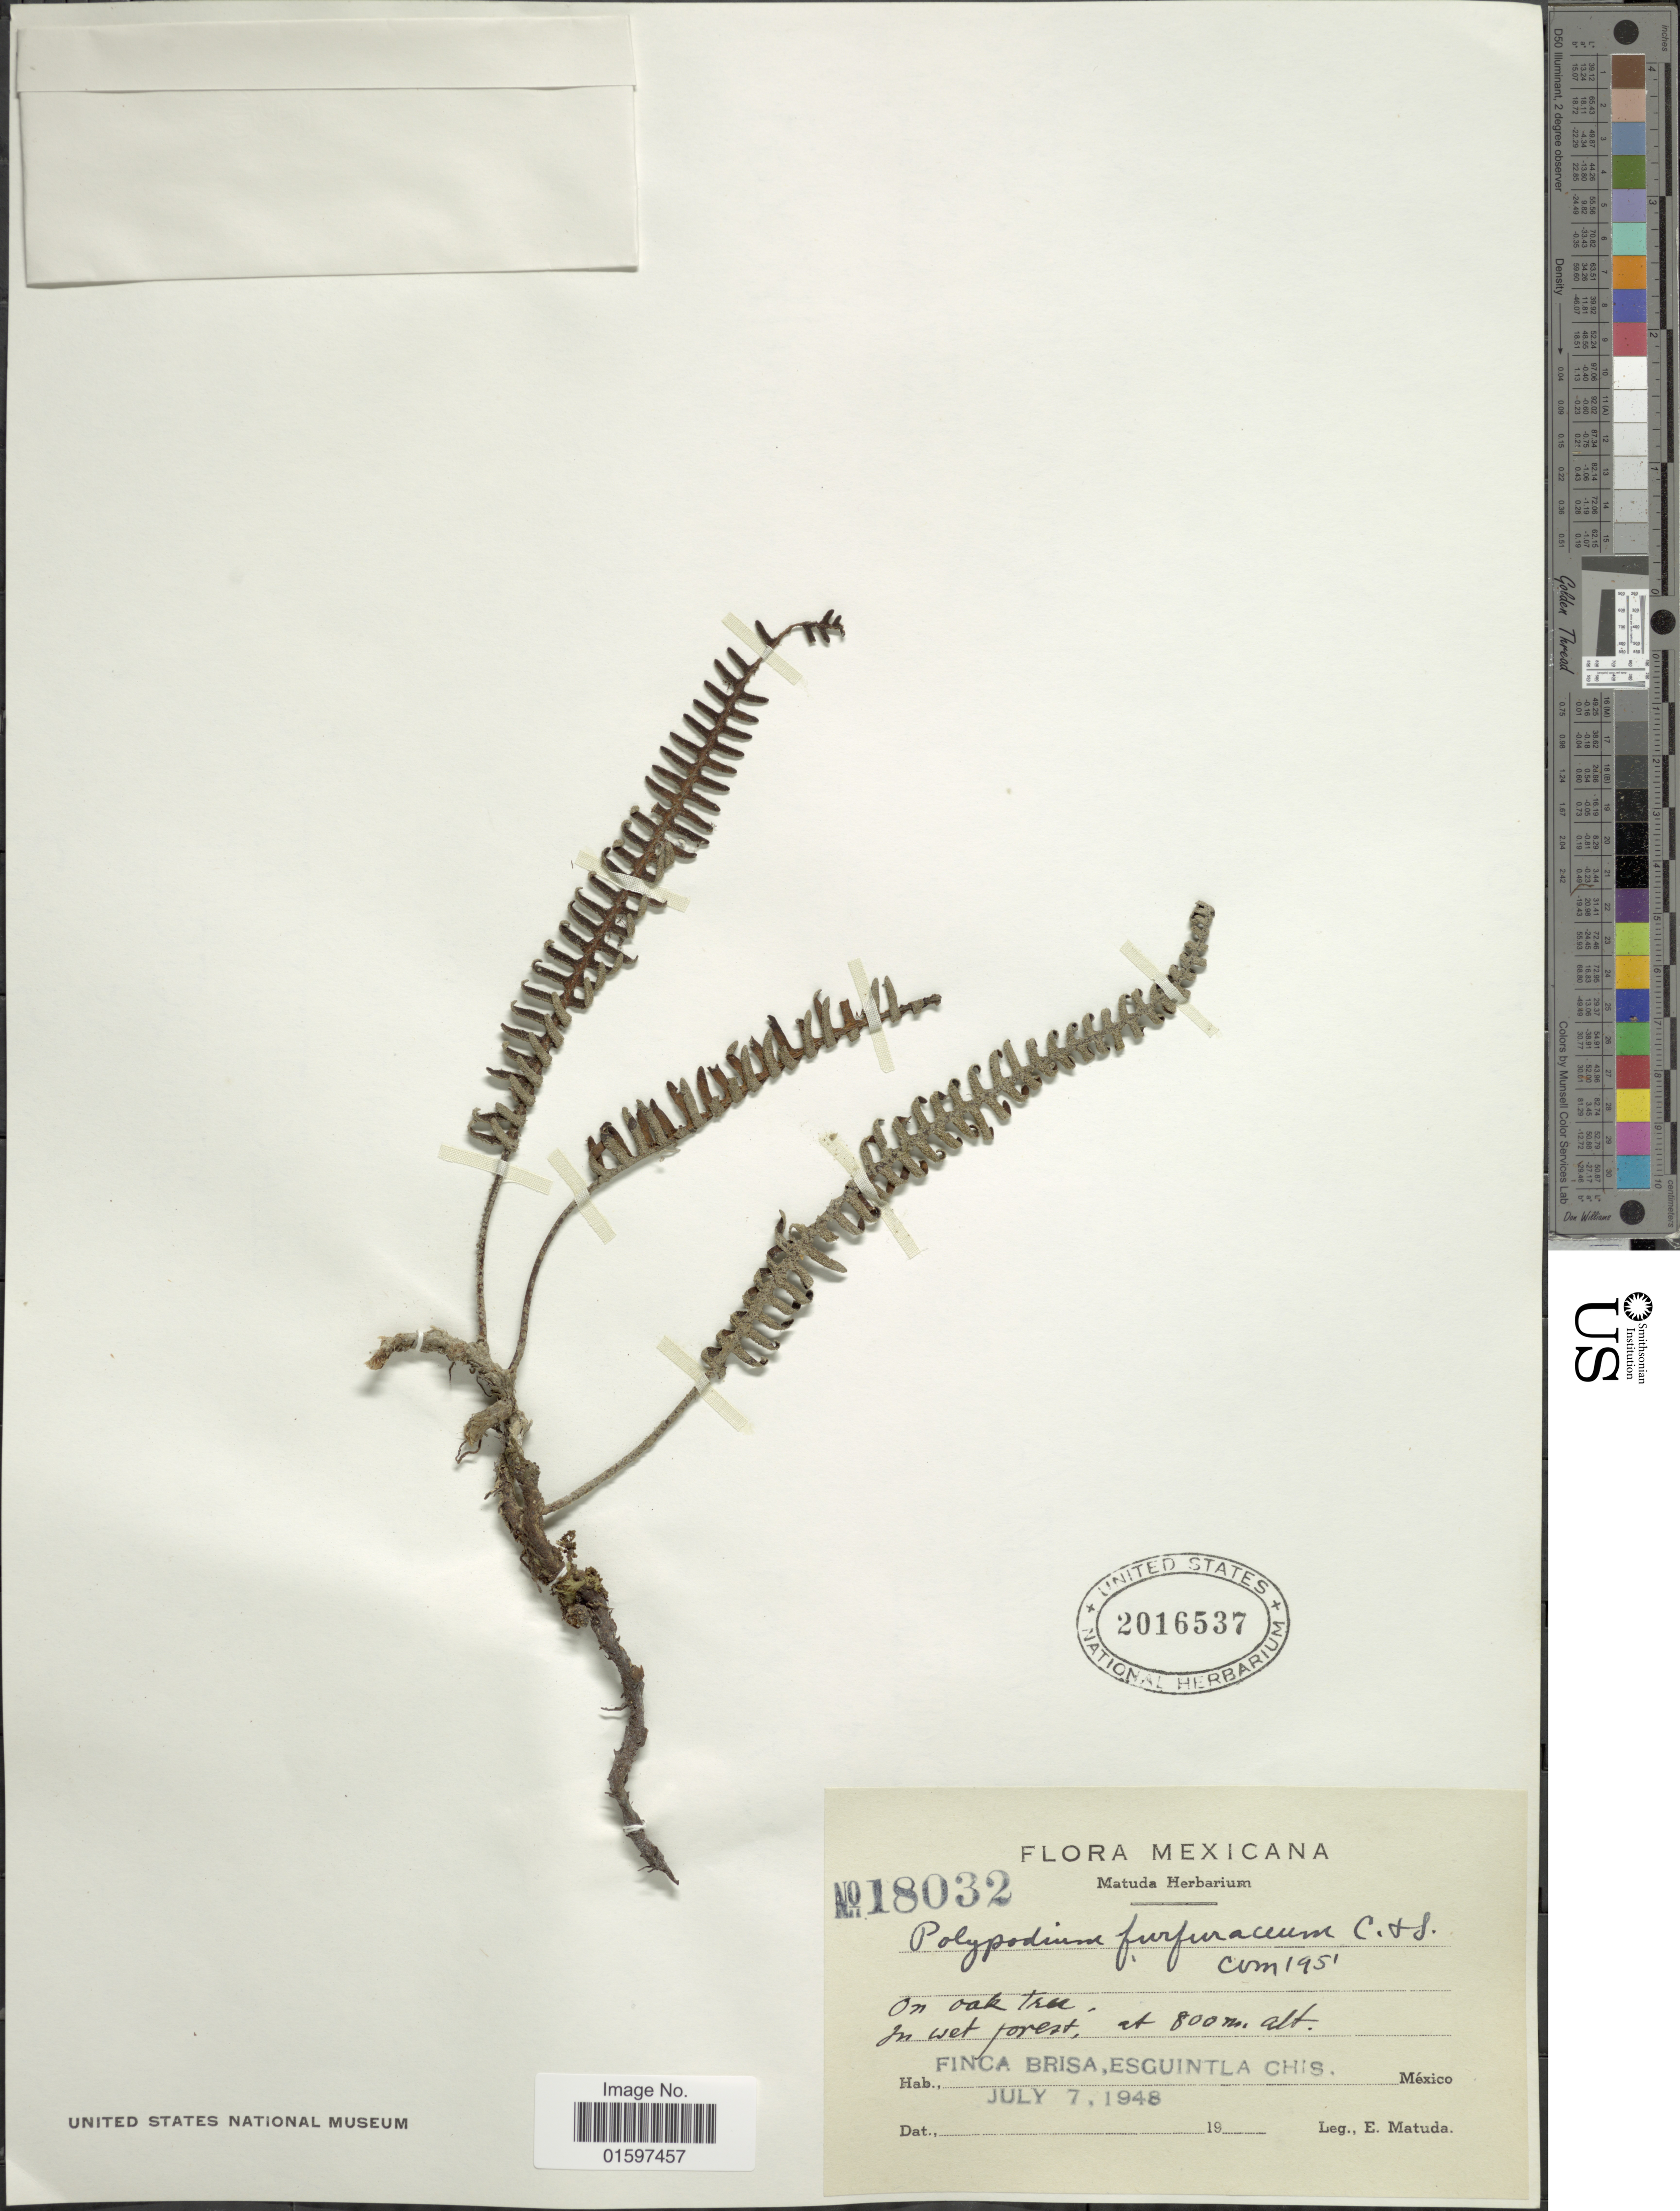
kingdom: Plantae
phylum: Tracheophyta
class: Polypodiopsida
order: Polypodiales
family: Polypodiaceae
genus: Pleopeltis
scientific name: Pleopeltis furfuracea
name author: (Schltdl. & Cham.) A.R. Sm. & Tejero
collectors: E. Matuda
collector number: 18032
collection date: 1948-07-07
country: Mexico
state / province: Chiapas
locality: Finca Brisa, Esguintla Chis. México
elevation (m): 800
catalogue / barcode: US 2016537